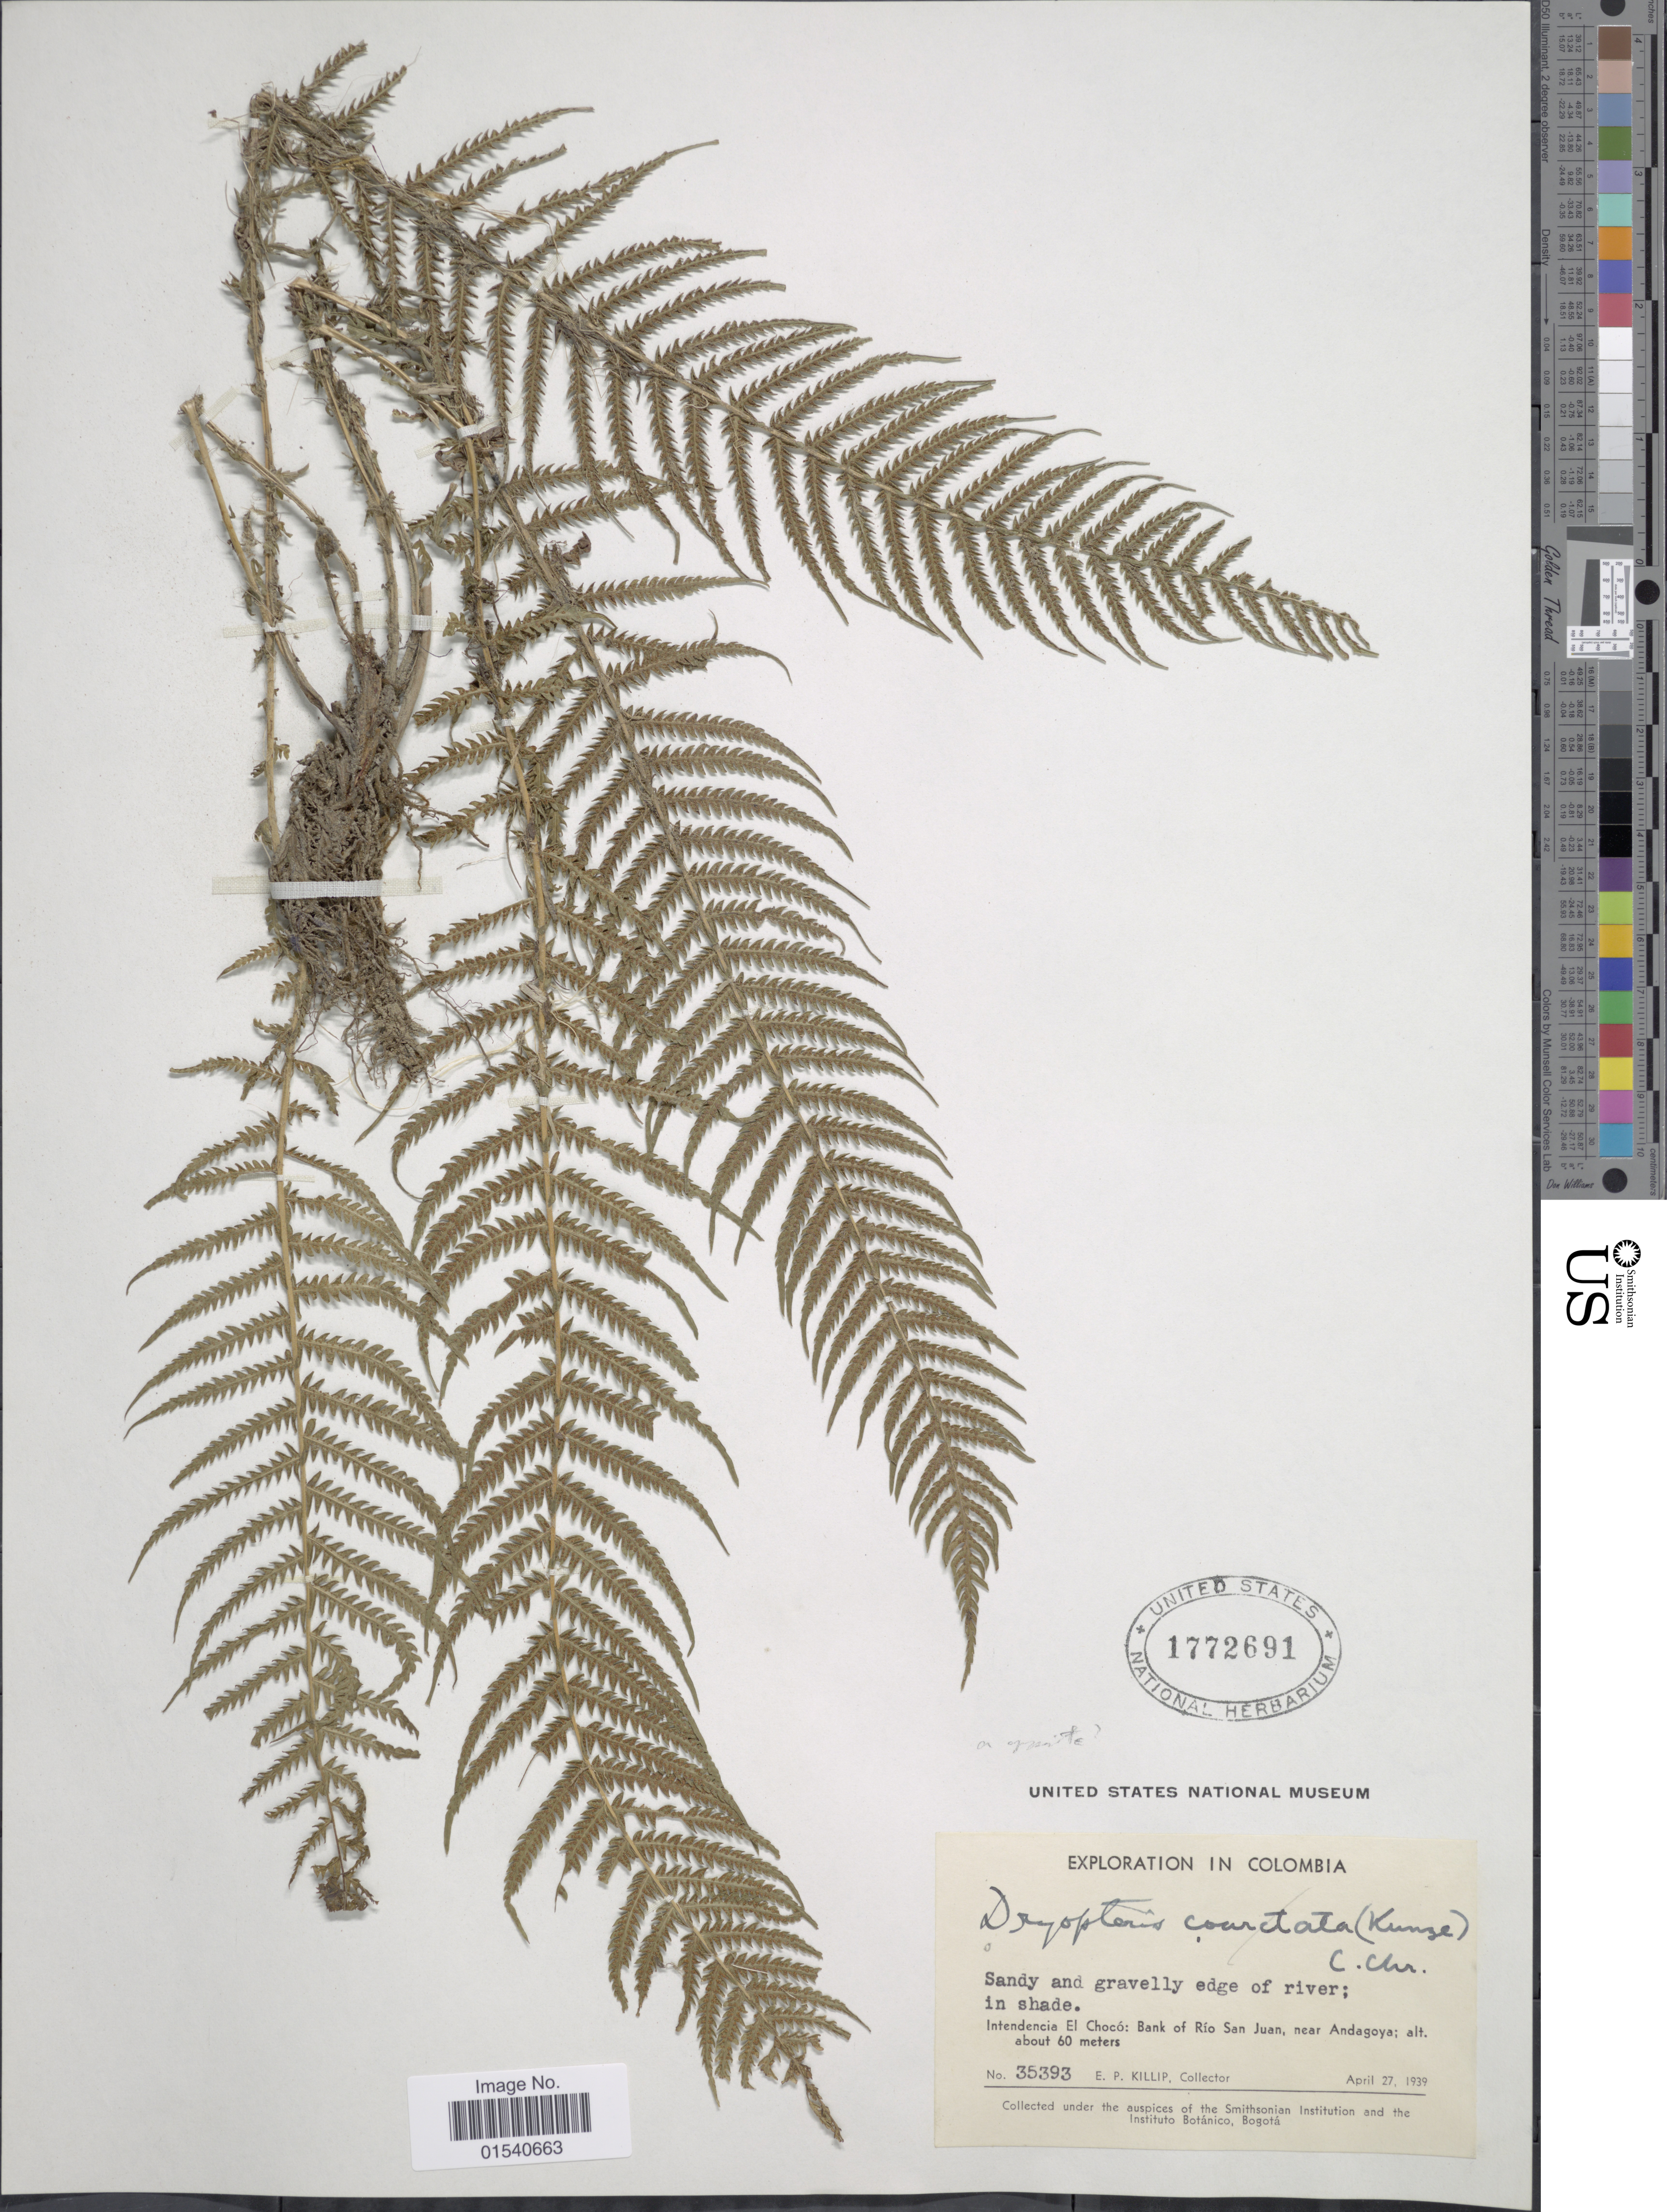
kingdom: Plantae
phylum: Tracheophyta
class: Polypodiopsida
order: Polypodiales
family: Thelypteridaceae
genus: Amauropelta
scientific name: Amauropelta resinifera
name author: (Desv.) Pic. Serm.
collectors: E. P. Killip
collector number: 35393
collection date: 1939-04-27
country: Colombia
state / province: Chocó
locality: Intendencia El Chocó: Bank of Río San Juan, near Andagoya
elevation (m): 60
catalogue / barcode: US 1772691